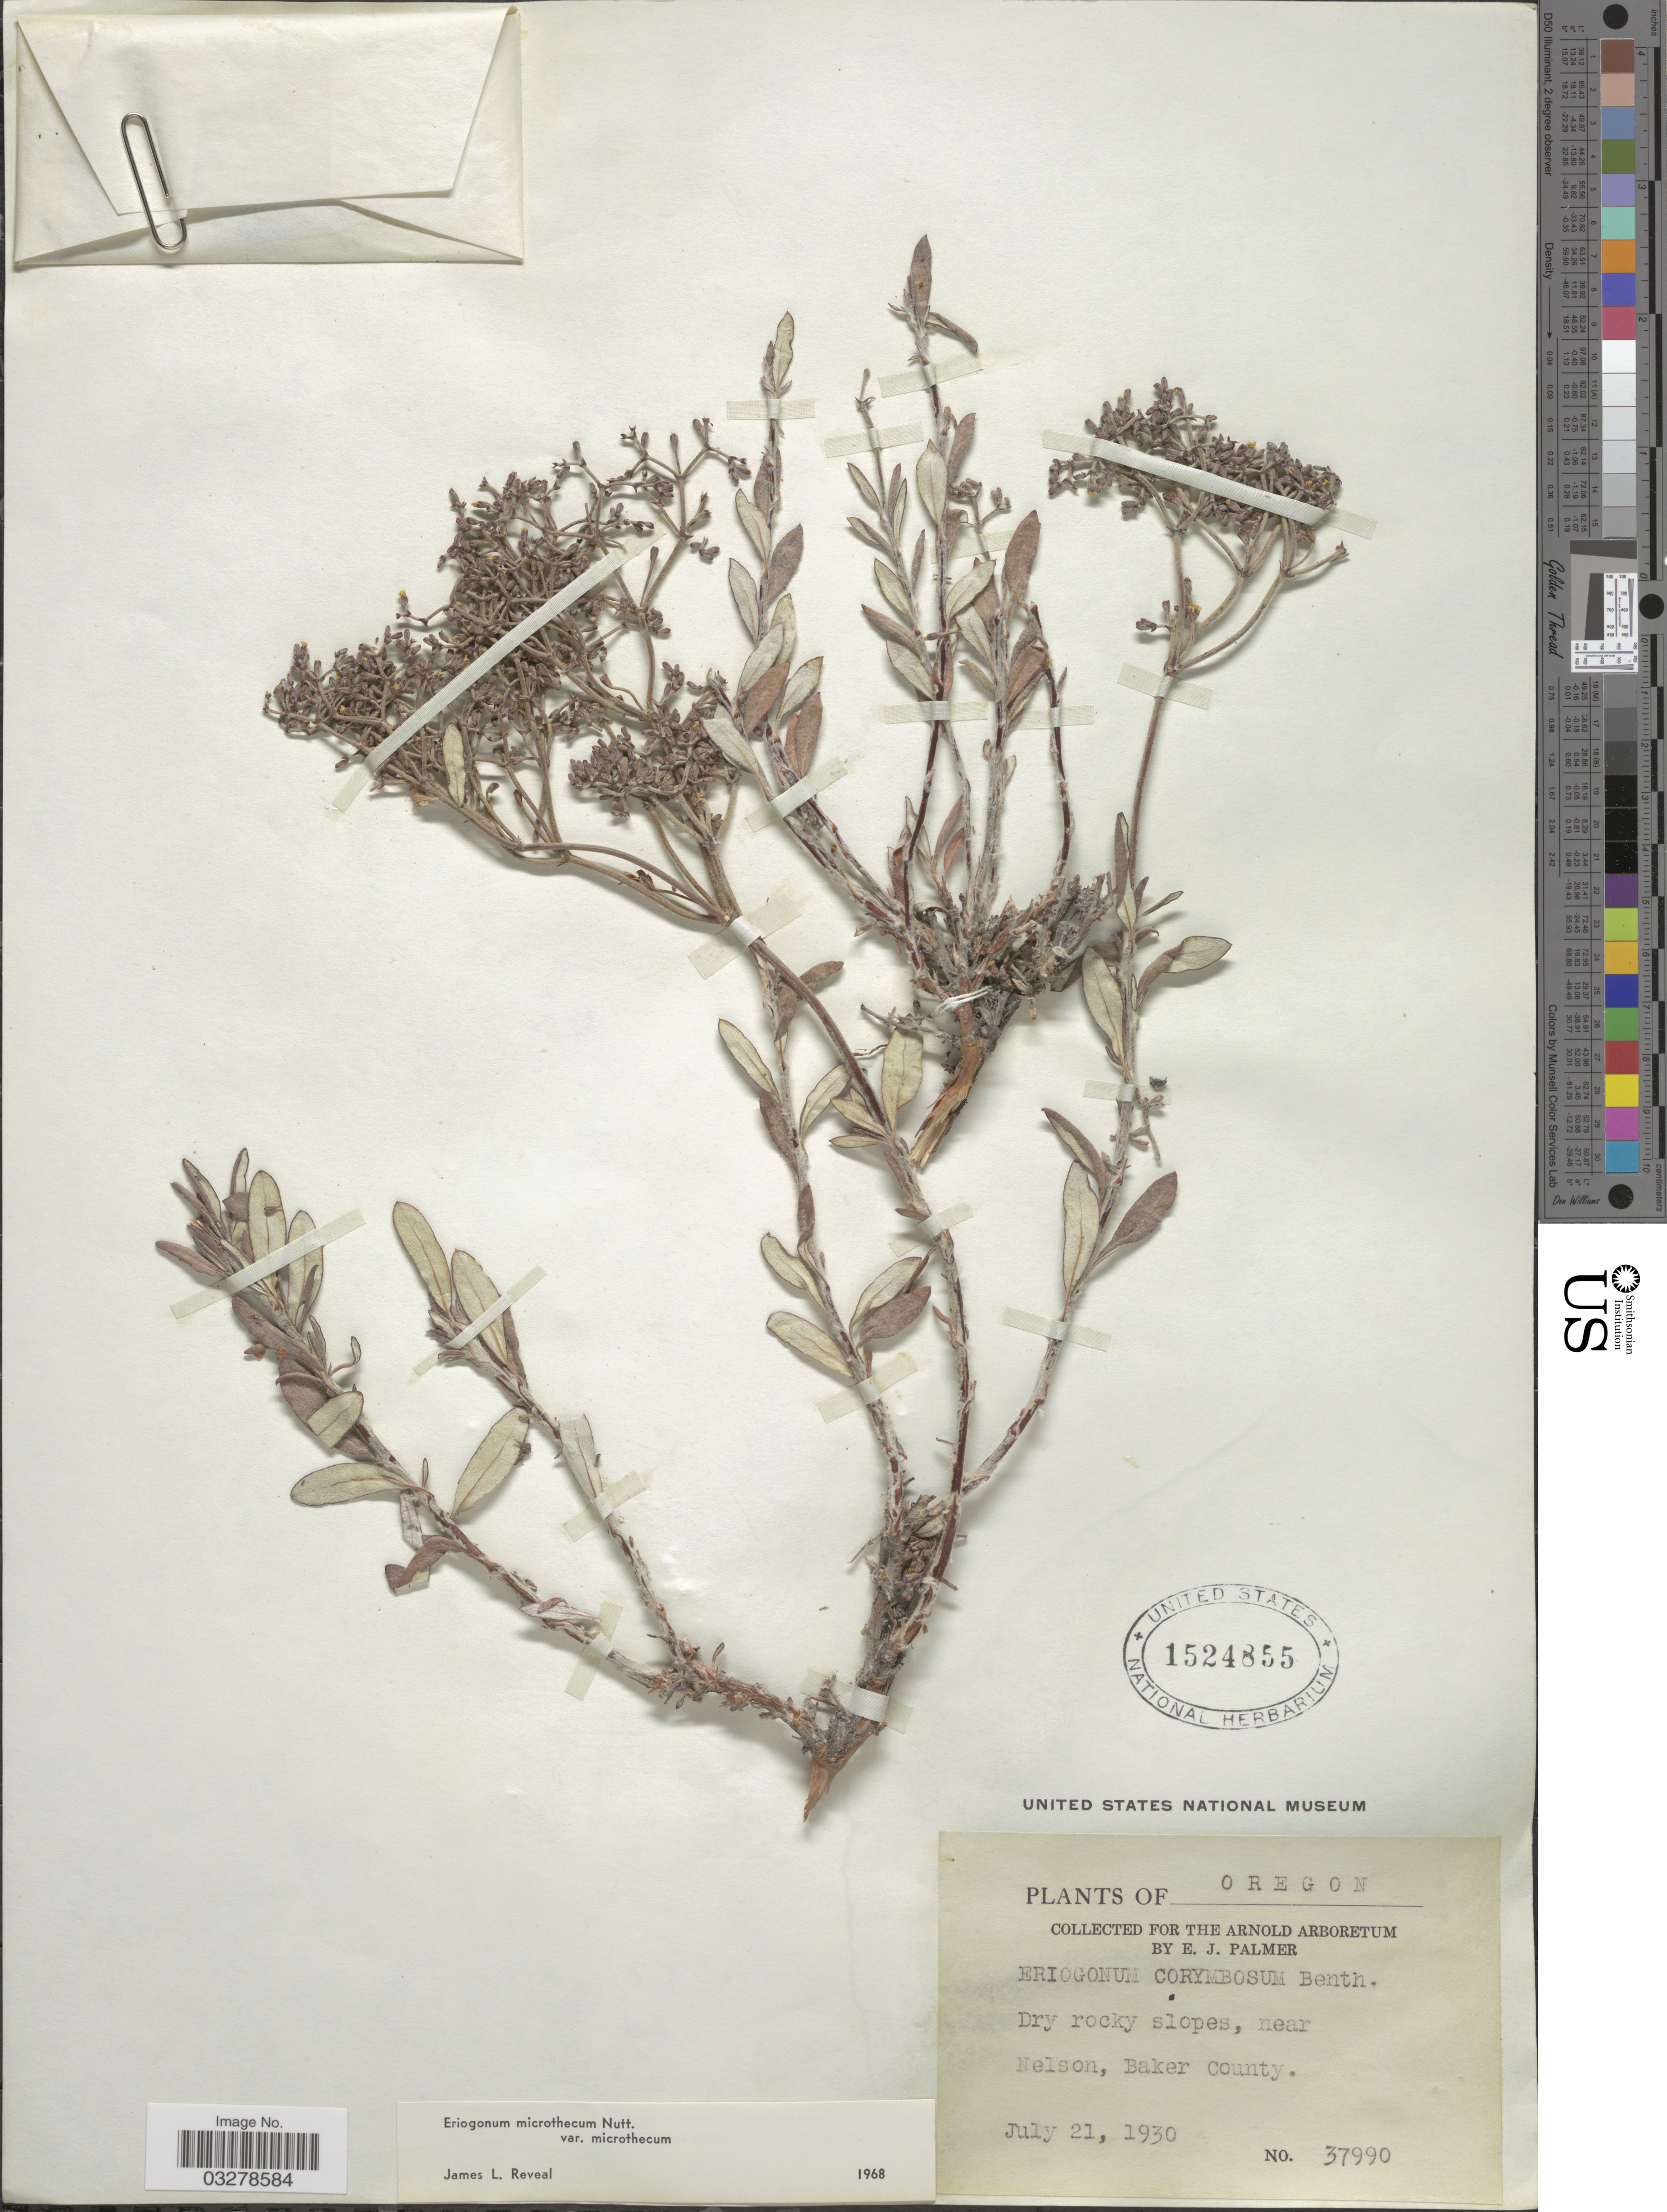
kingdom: Plantae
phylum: Tracheophyta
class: Magnoliopsida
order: Caryophyllales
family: Polygonaceae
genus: Eriogonum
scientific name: Eriogonum microtheca var. microtheca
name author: Nutt.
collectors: E. J. Palmer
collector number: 37990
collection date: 1930-07-21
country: United States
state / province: Oregon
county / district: Baker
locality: Dry rocky slopes, near Nelson, Baker County.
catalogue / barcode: US 1524855